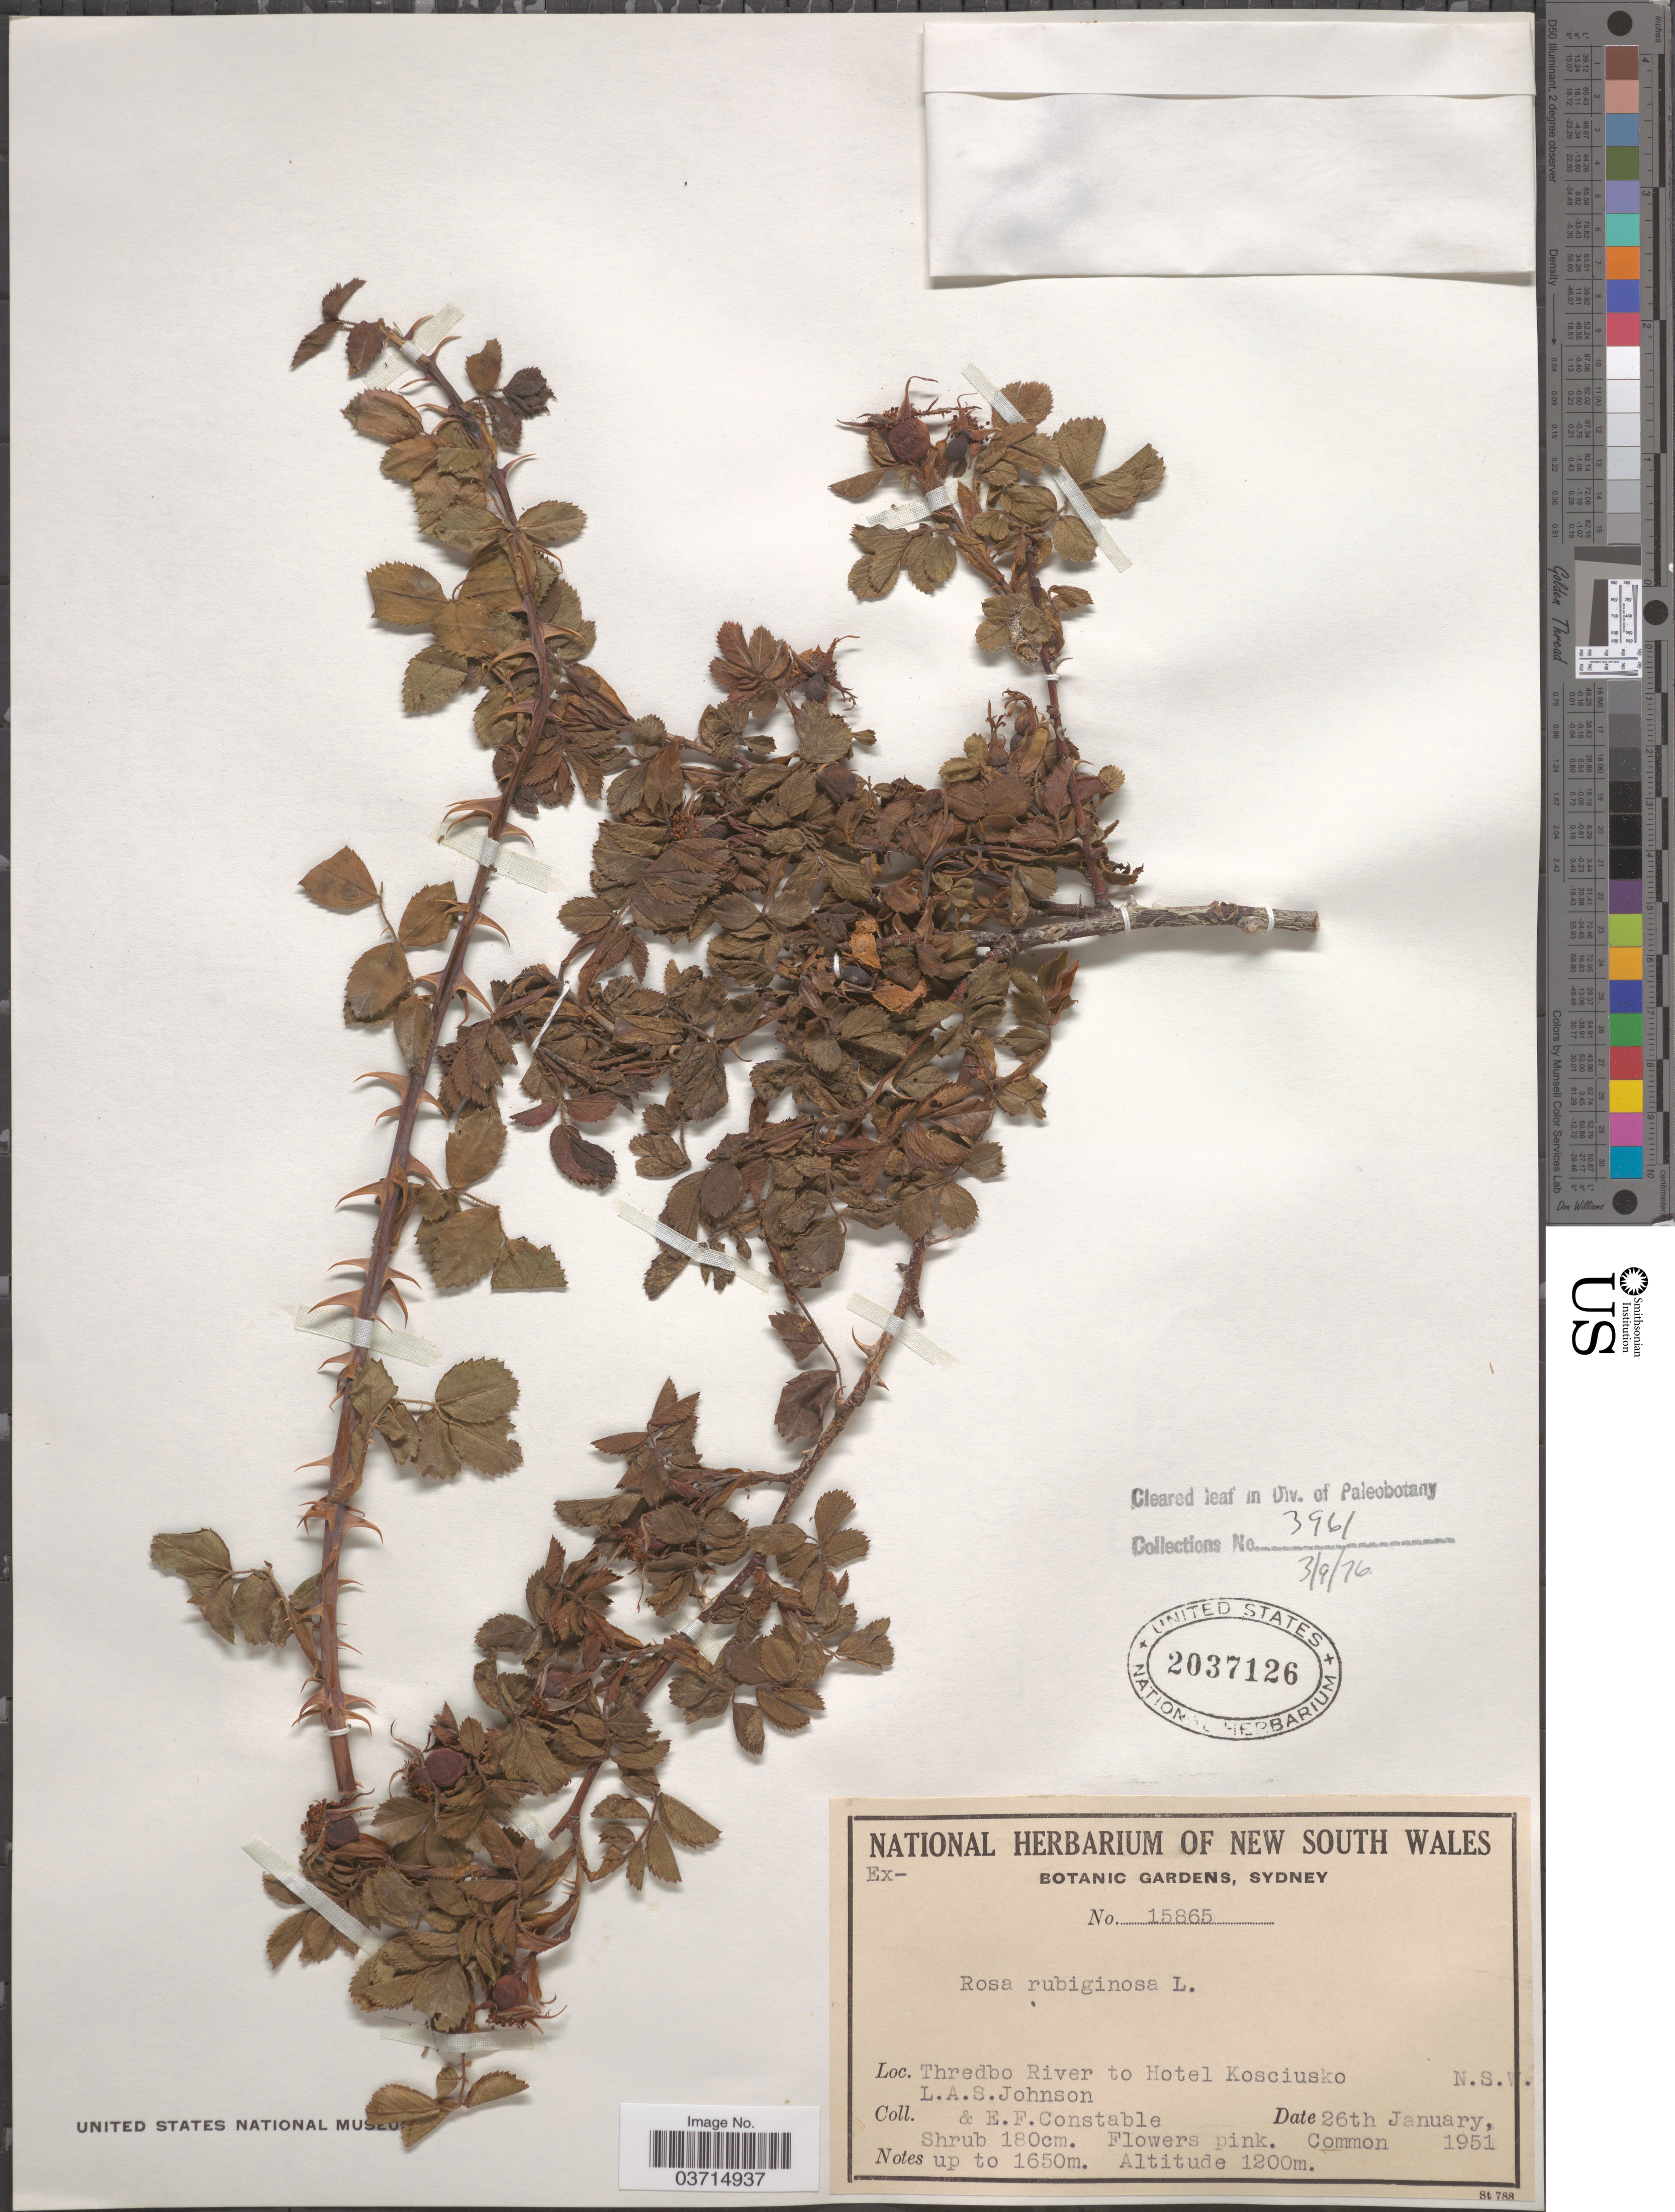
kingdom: Plantae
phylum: Tracheophyta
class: Magnoliopsida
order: Rosales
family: Rosaceae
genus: Rosa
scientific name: Rosa rubiginosa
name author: L.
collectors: L. A. S. Johnson & E. F. Constable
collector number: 15865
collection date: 1951-01-26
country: Australia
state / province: New South Wales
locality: Thredbo River to Hotel Kosciusko.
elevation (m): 1200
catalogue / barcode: US 2037126